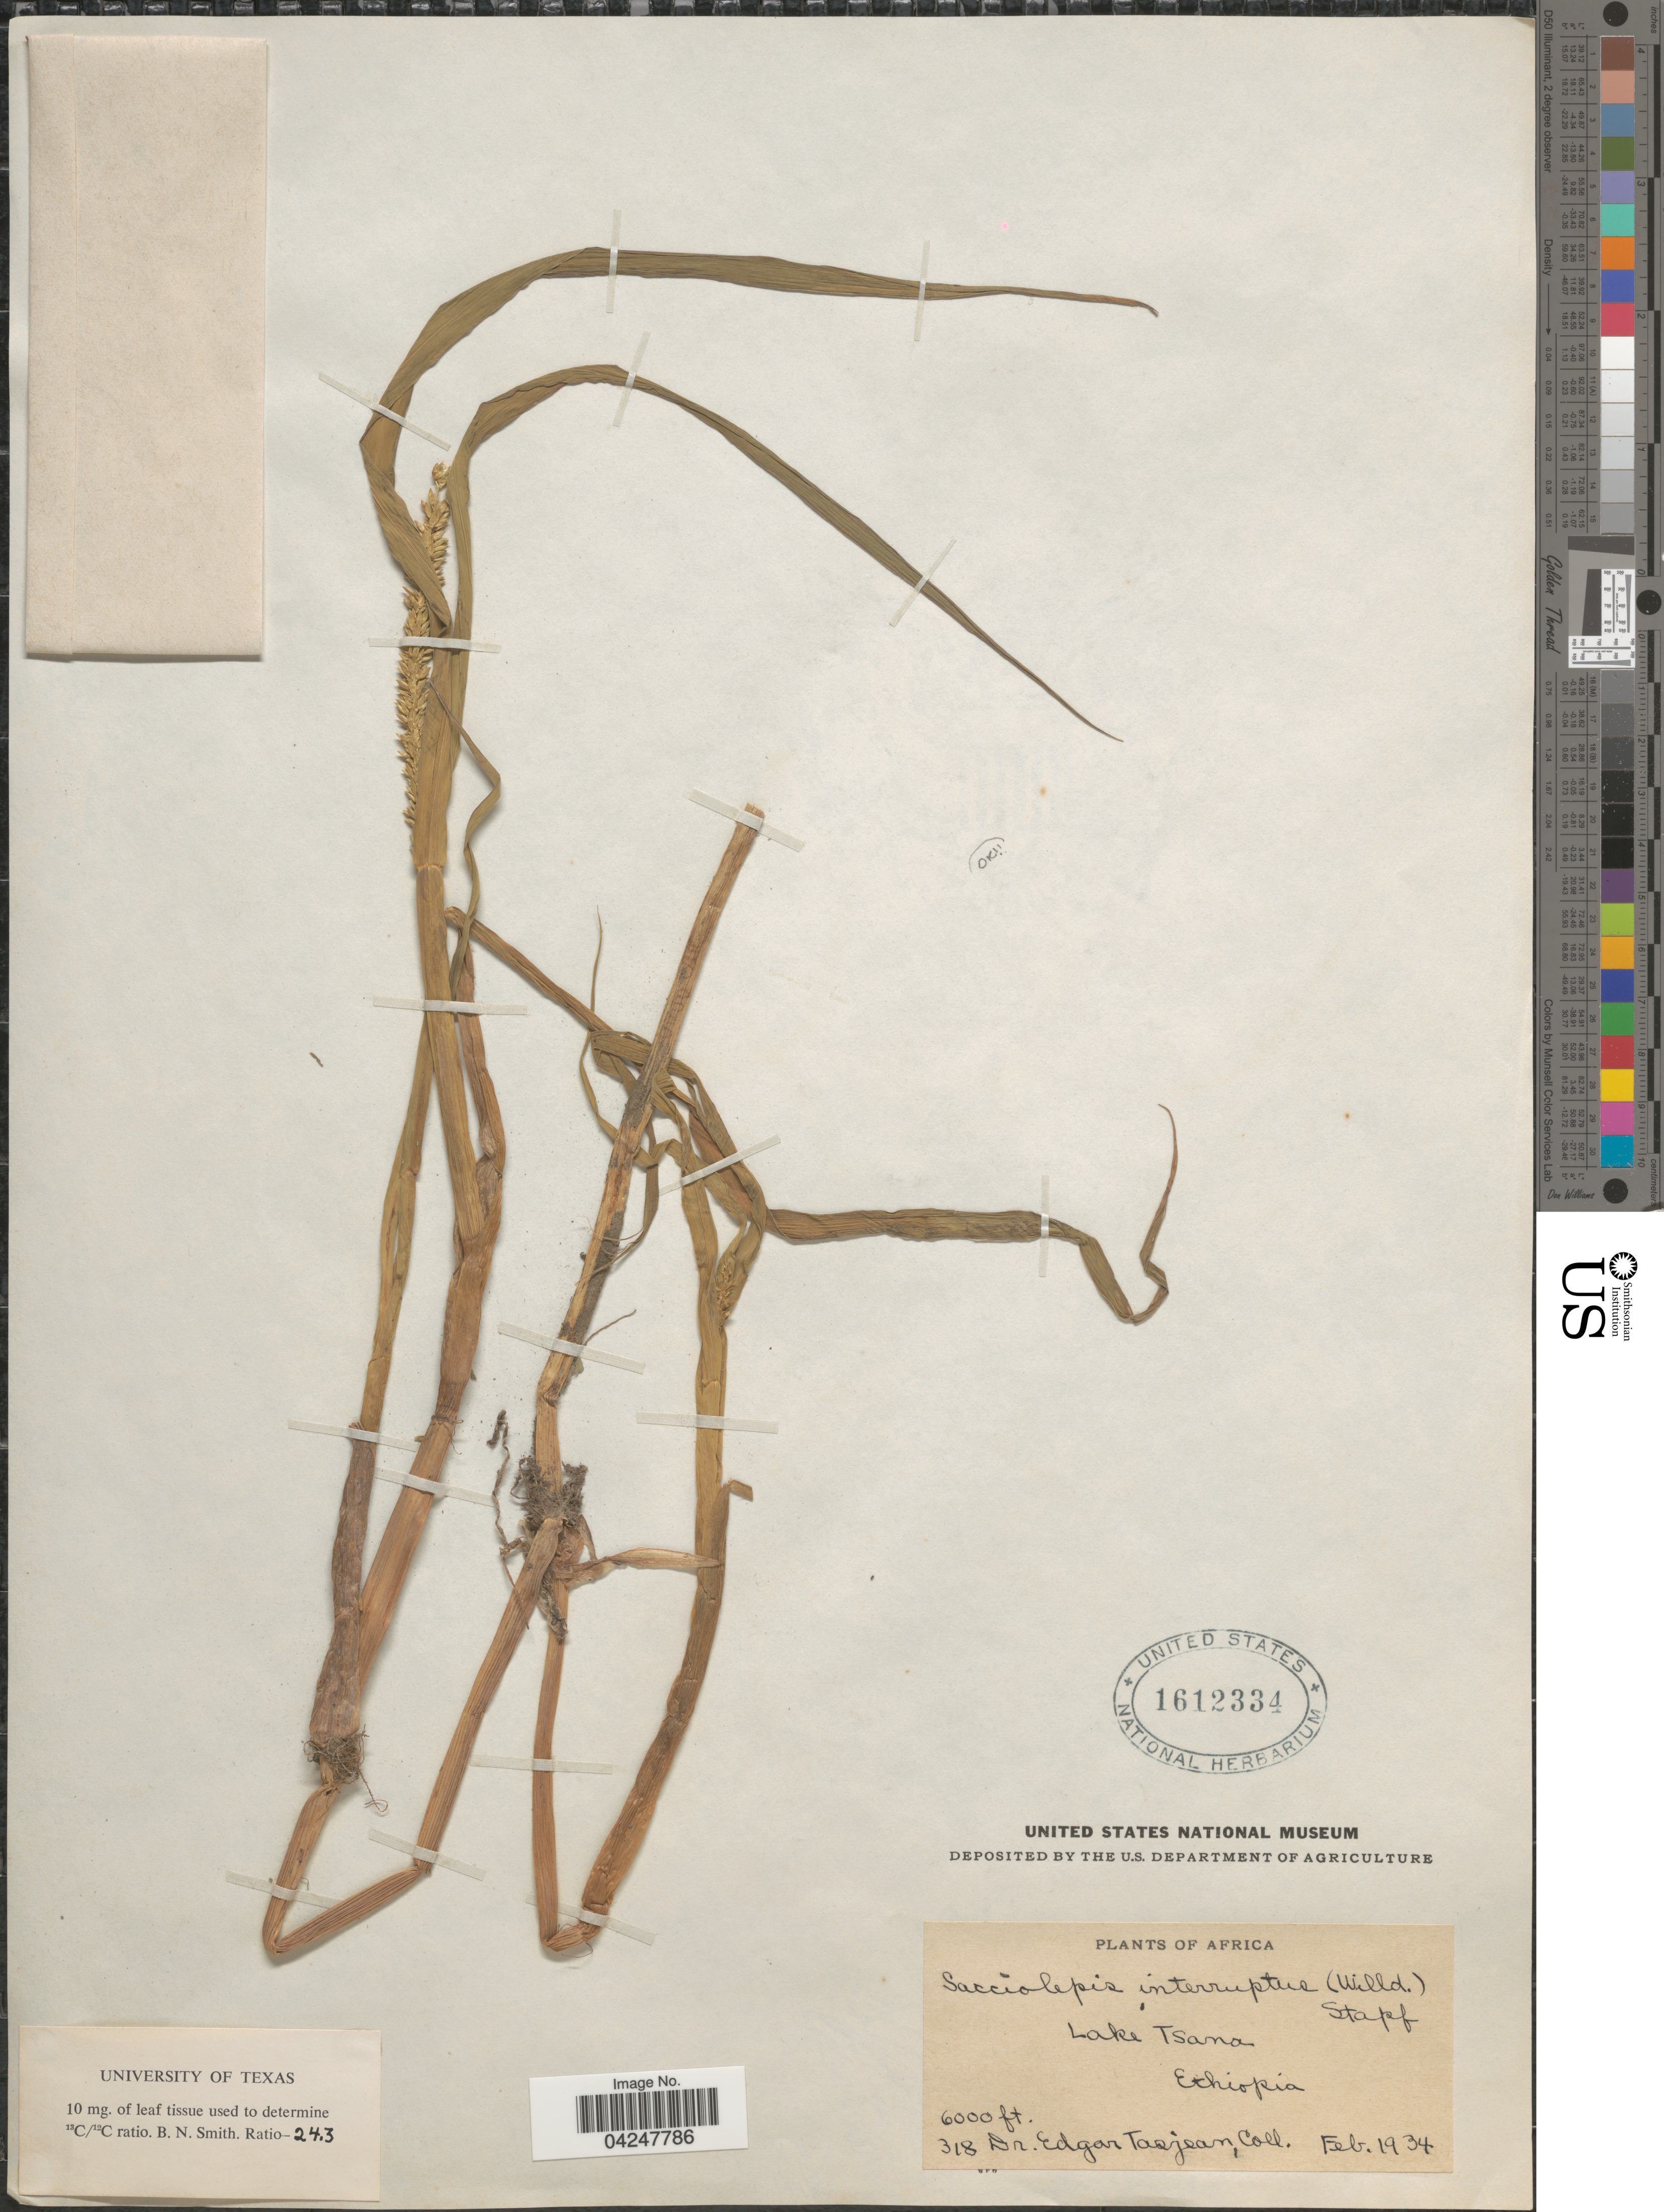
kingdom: Plantae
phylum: Tracheophyta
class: Liliopsida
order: Poales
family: Poaceae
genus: Sacciolepis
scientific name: Sacciolepis interrupta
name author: (Willd.) Stapf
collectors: E. Tasjean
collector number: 318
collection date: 1934-02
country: Ethiopia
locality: Lake Tsana.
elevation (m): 1829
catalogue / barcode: US 1612334